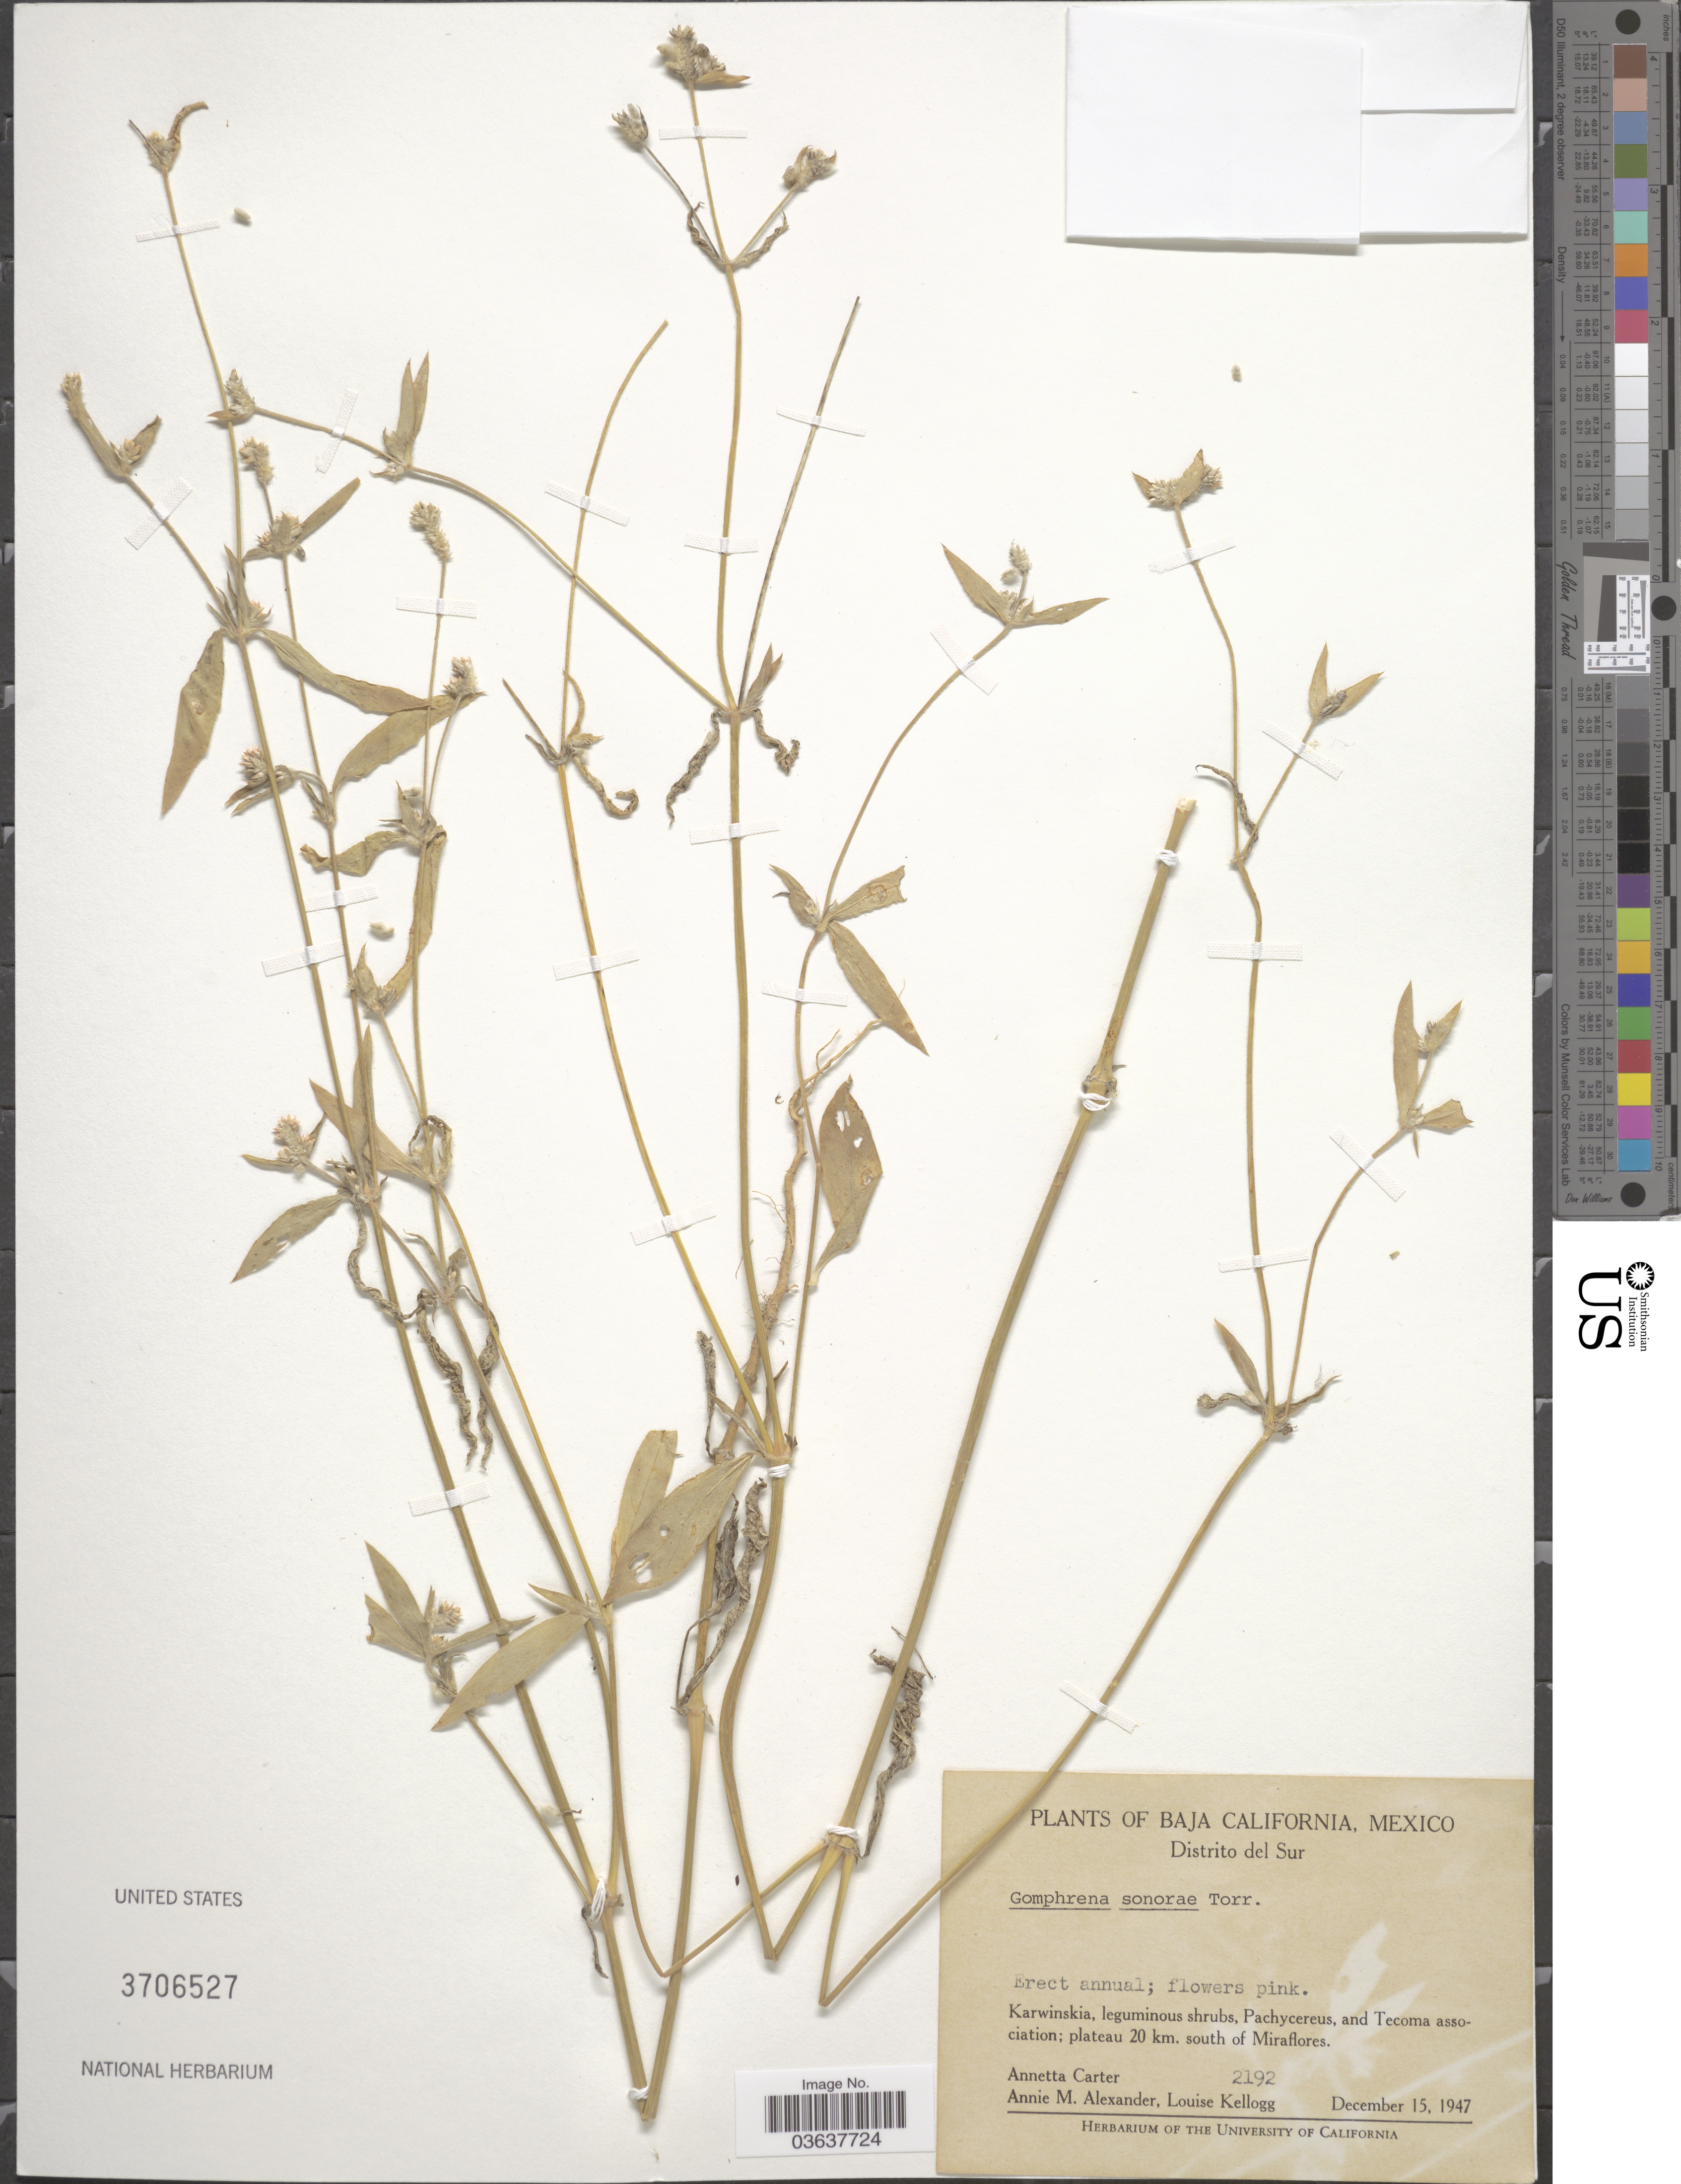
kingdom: Plantae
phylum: Tracheophyta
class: Magnoliopsida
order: Caryophyllales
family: Amaranthaceae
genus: Gomphrena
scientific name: Gomphrena sonorae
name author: Torr. in Emory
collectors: A. Carter, A. M. Alexander & L. Kellogg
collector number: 2192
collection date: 1947-12-15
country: Mexico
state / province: Baja California Sur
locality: Distrito del Sur, plateau 20 km. south of Miraflores.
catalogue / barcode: US 3706527